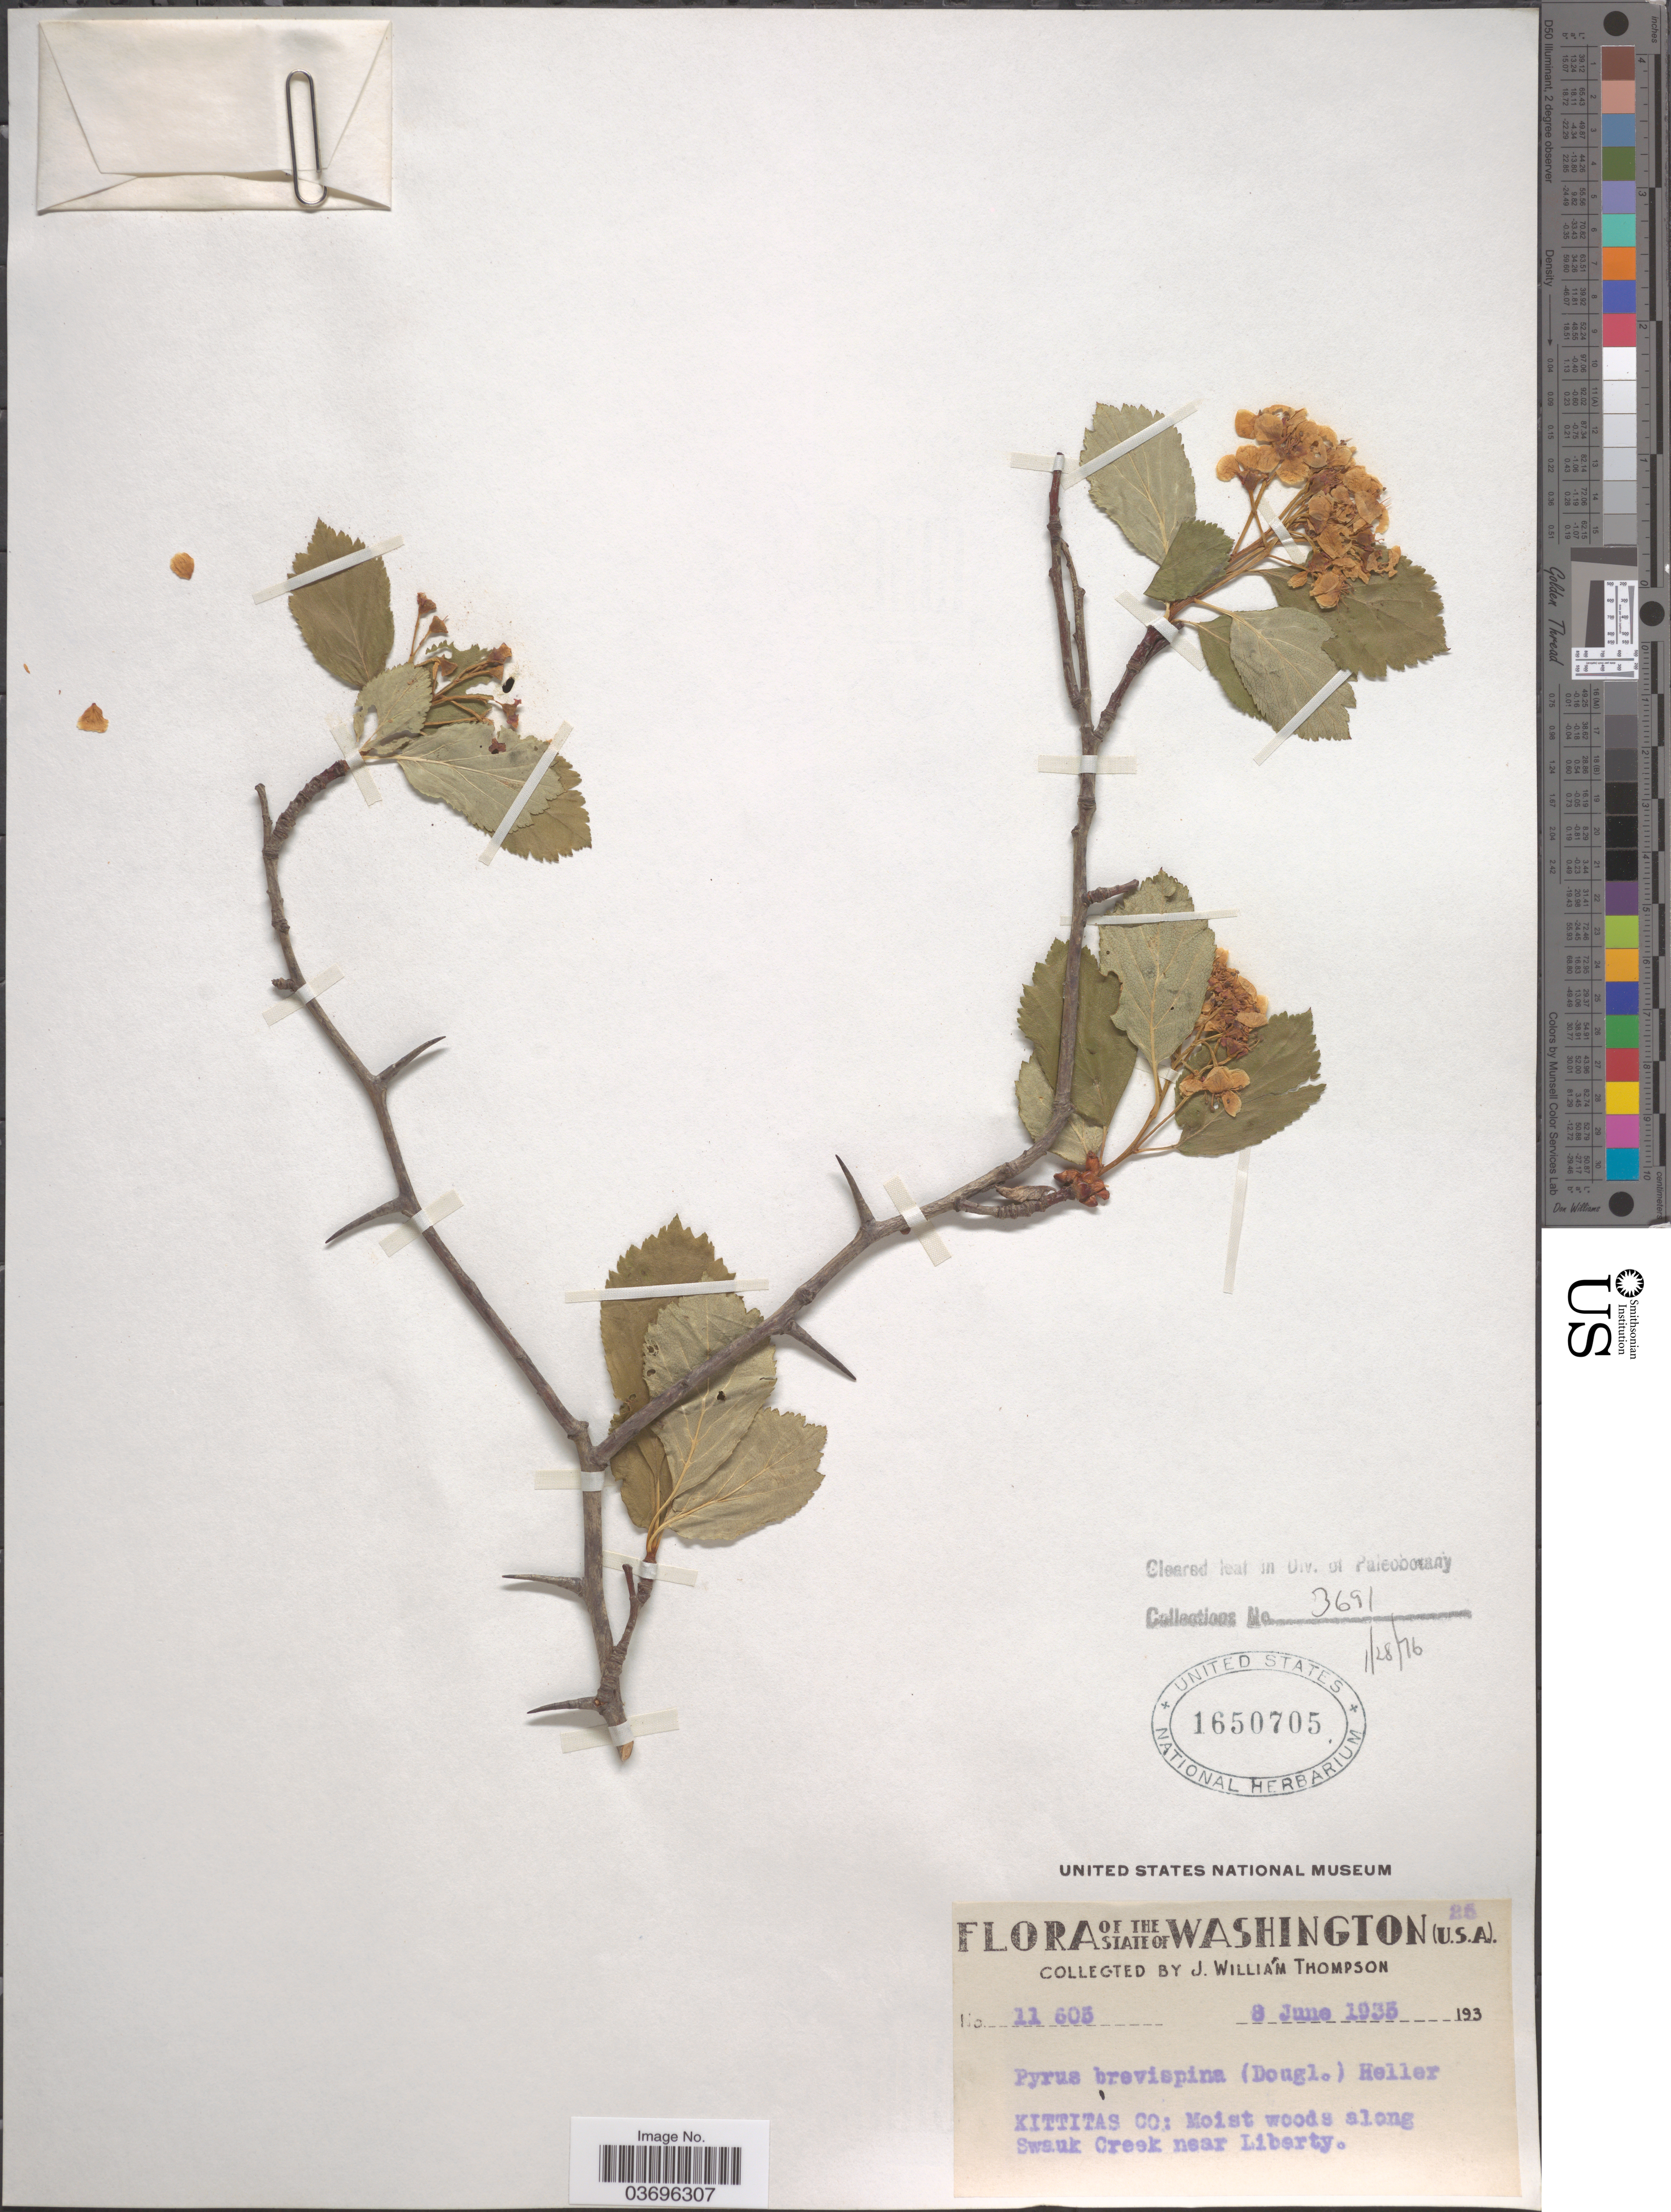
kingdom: Plantae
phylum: Tracheophyta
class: Magnoliopsida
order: Rosales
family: Rosaceae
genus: Pyrus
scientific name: Pyrus brevispina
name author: (Dougl.) Heller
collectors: J. W. Thompson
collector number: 11605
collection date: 1935-06-08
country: United States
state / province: Washington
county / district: Kittitas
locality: Kittitas Co: Moist woods along Swauk Creek near Liberty.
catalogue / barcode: US 1650705